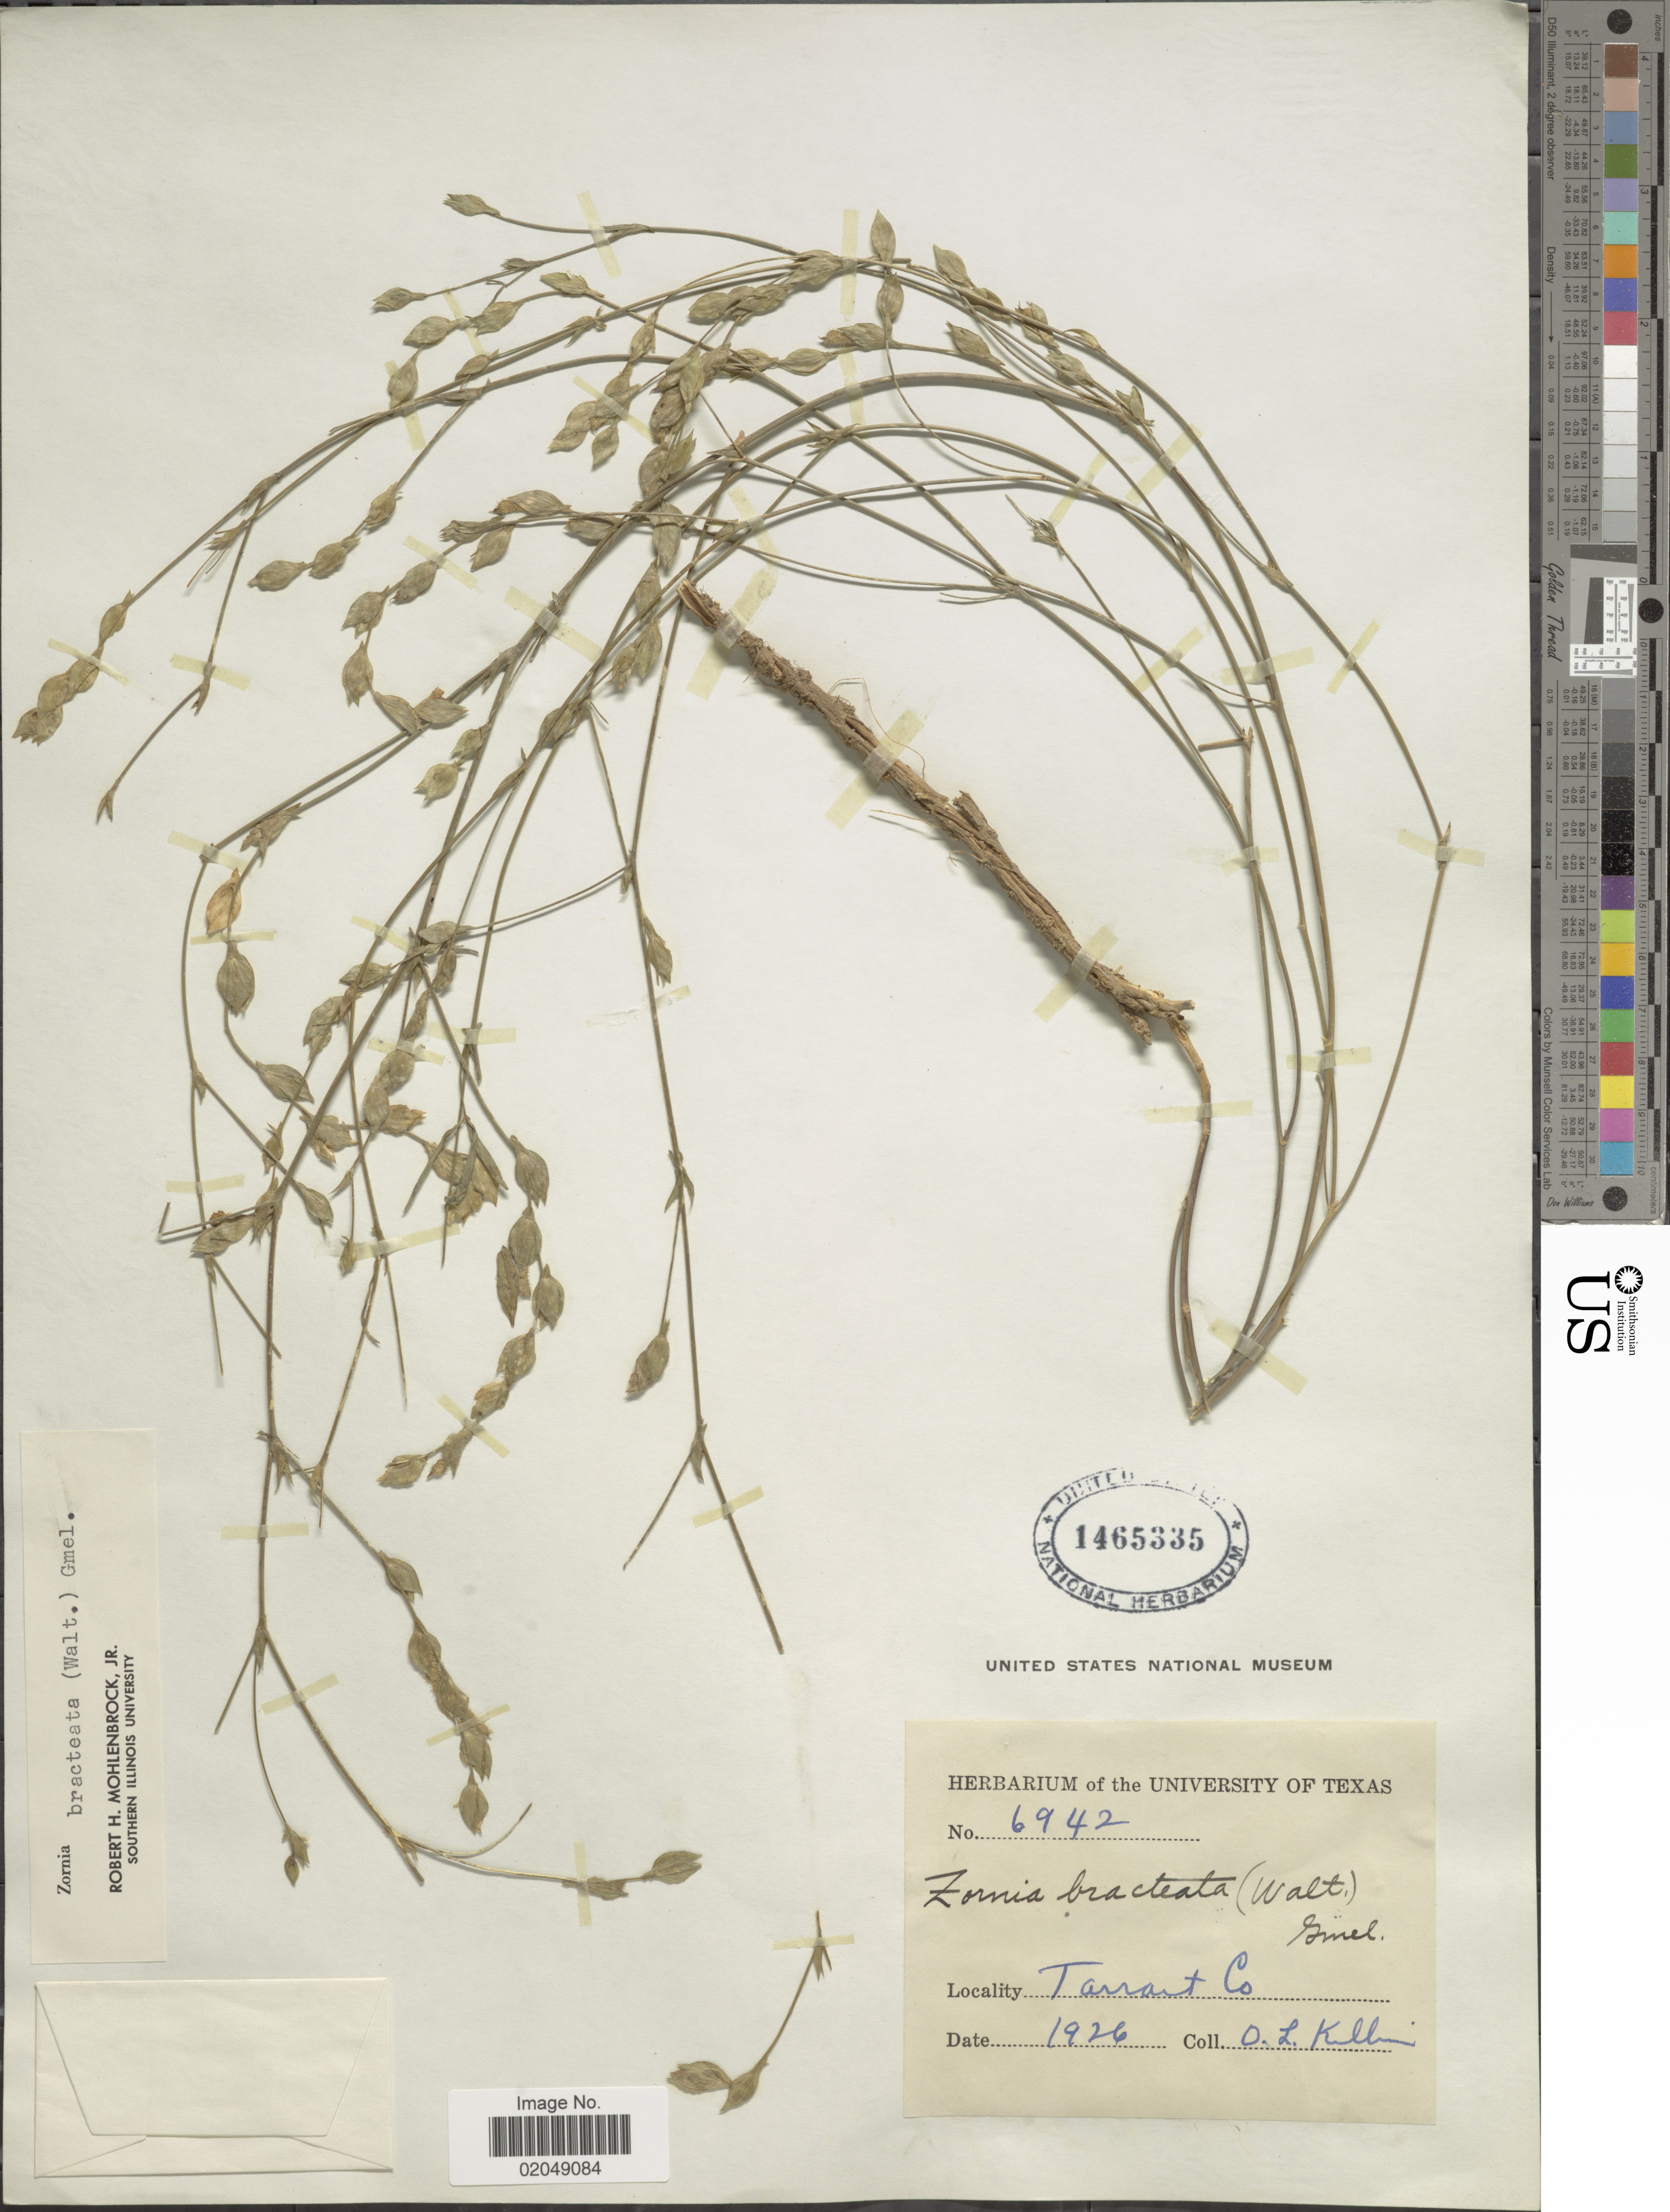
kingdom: Plantae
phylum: Tracheophyta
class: Magnoliopsida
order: Fabales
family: Fabaceae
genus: Zornia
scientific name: Zornia bracteata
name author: J.F. Gmel.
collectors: O. Killian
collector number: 6942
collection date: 1926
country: United States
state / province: Texas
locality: Tarrant Co.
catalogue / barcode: US 1465335